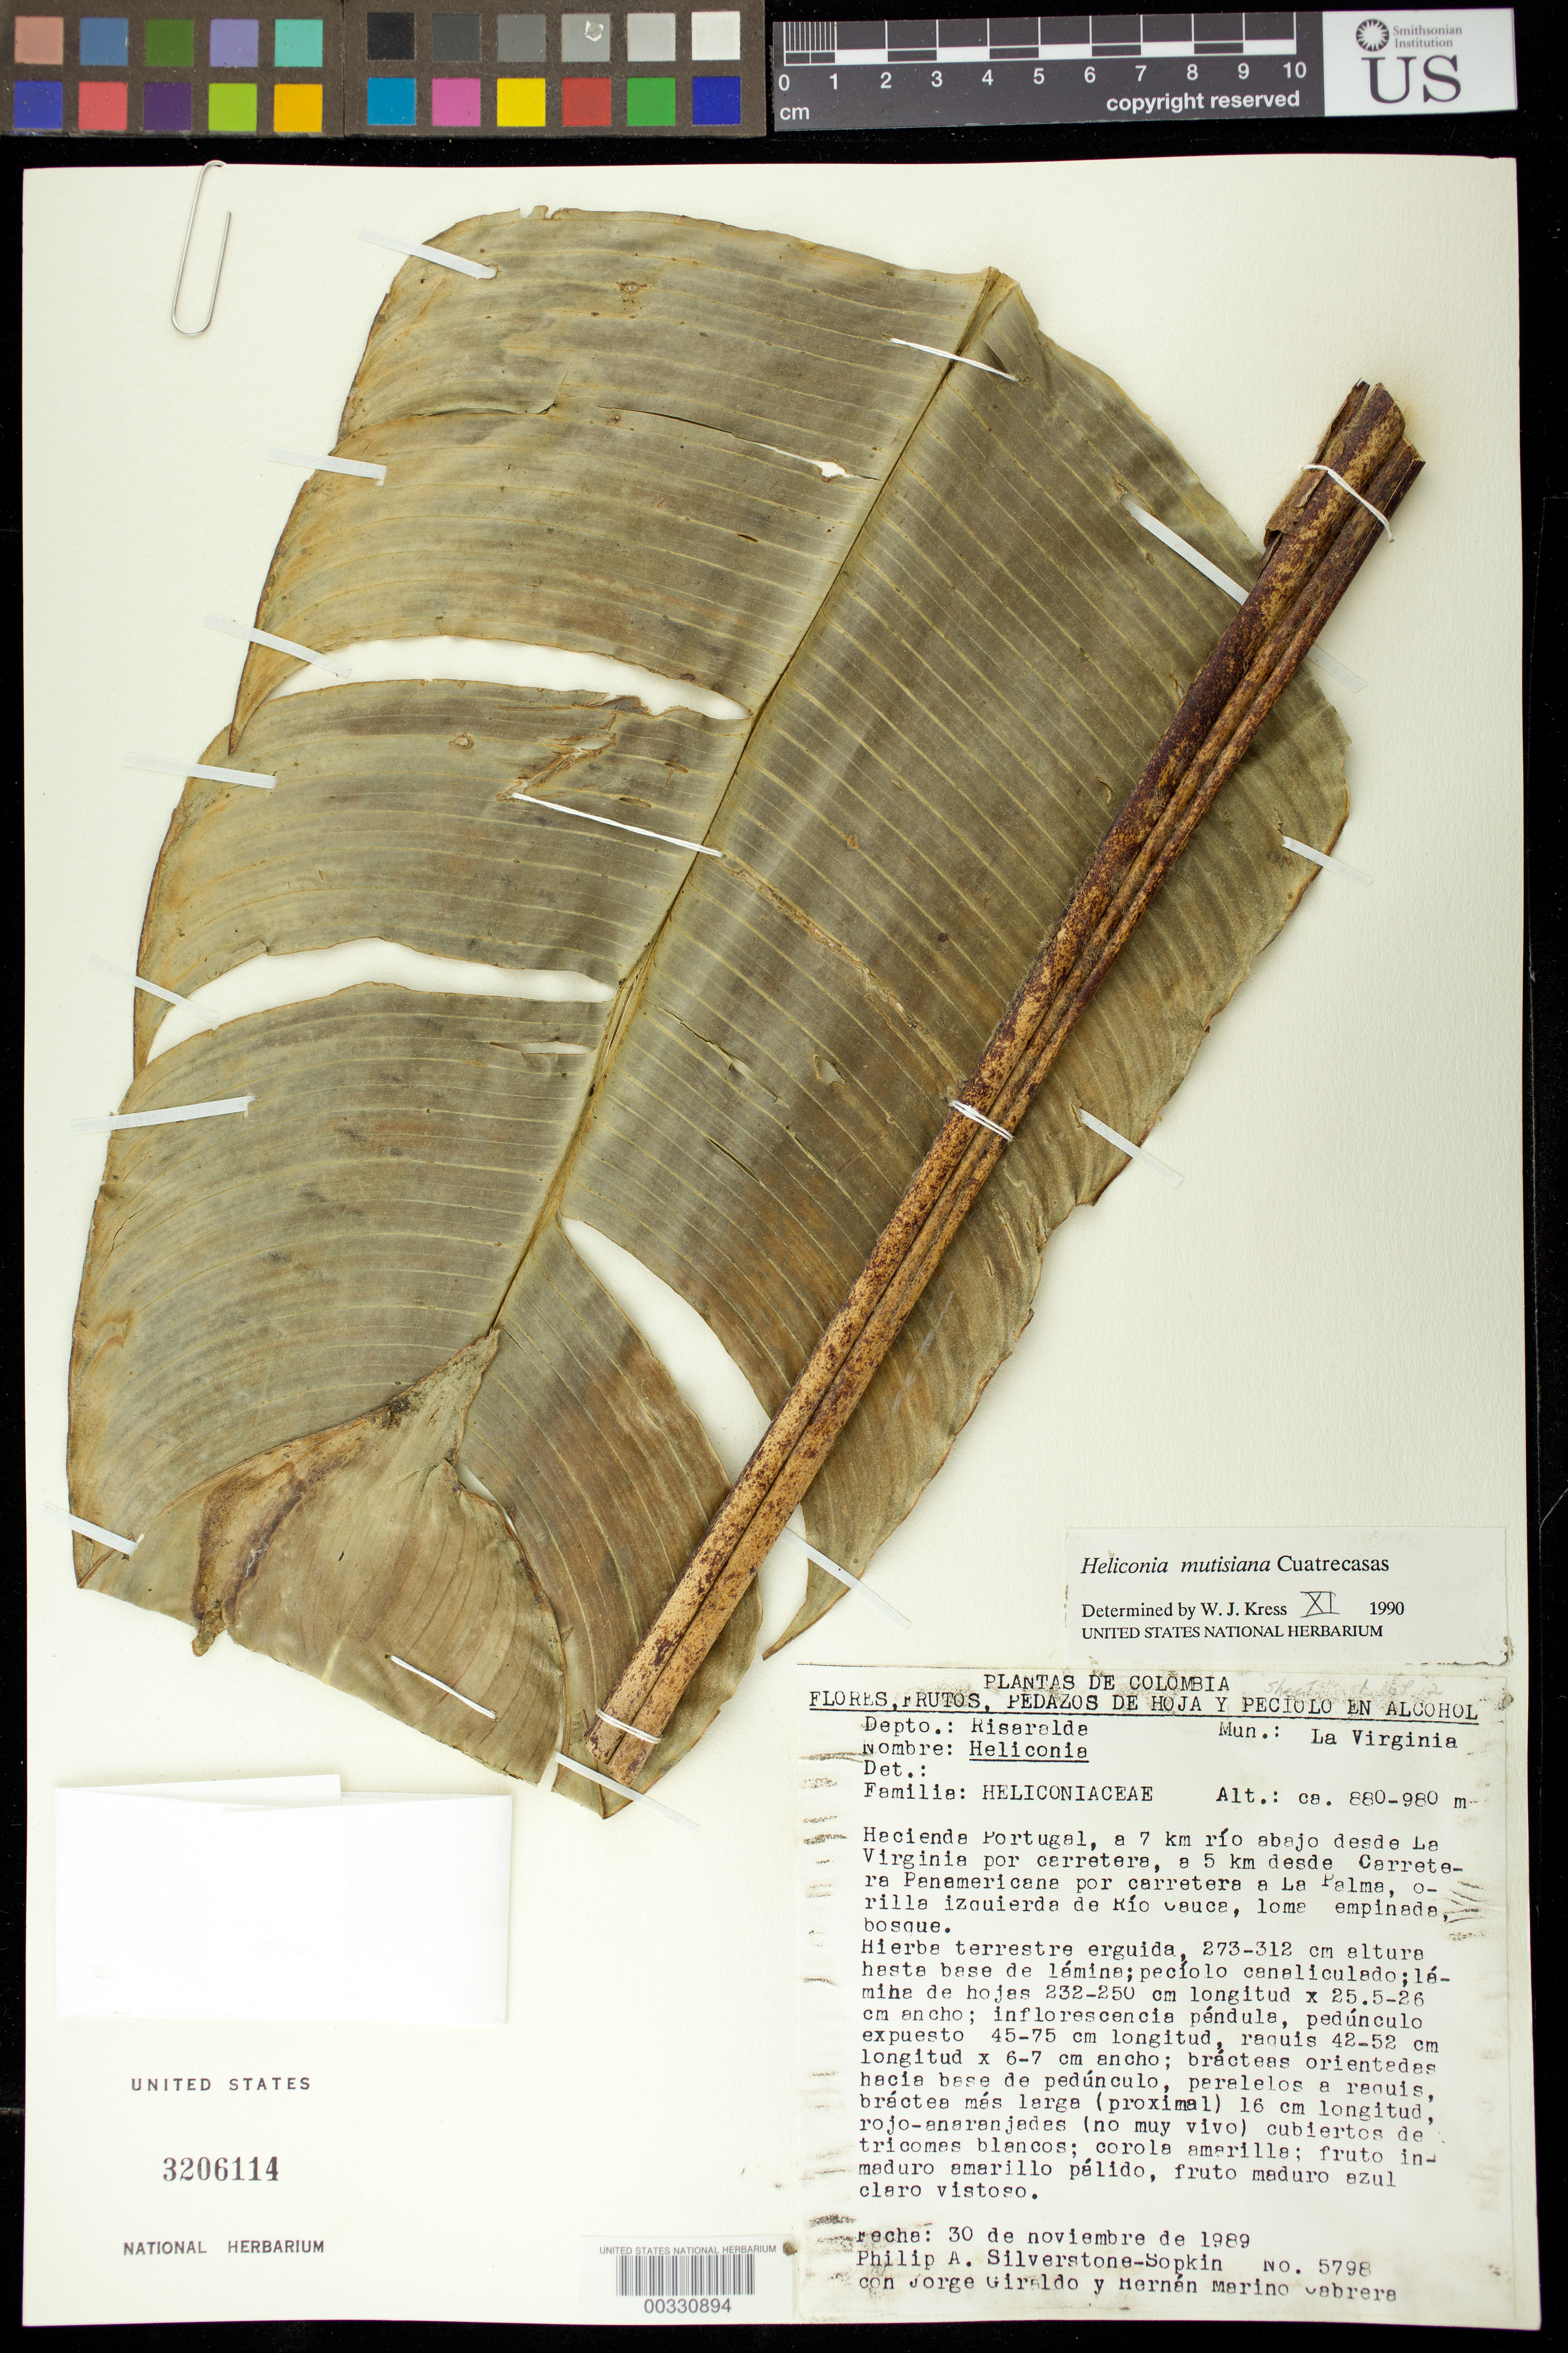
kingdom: Plantae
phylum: Tracheophyta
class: Liliopsida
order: Zingiberales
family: Heliconiaceae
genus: Heliconia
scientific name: Heliconia mutisiana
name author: Cuatrec.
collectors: P. A. Silverstone-Sopkin, J. Giraldo & H. Cabrera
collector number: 5798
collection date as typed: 30 Nov 1989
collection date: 1989-11-30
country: Colombia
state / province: Risaralda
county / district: La Virginia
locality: Mun of La Virginia, Hacienda Portugal, 7 km Rio below la Virginia by highway, 5 km from Panamerican Highway ...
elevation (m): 880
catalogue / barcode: US 3206114